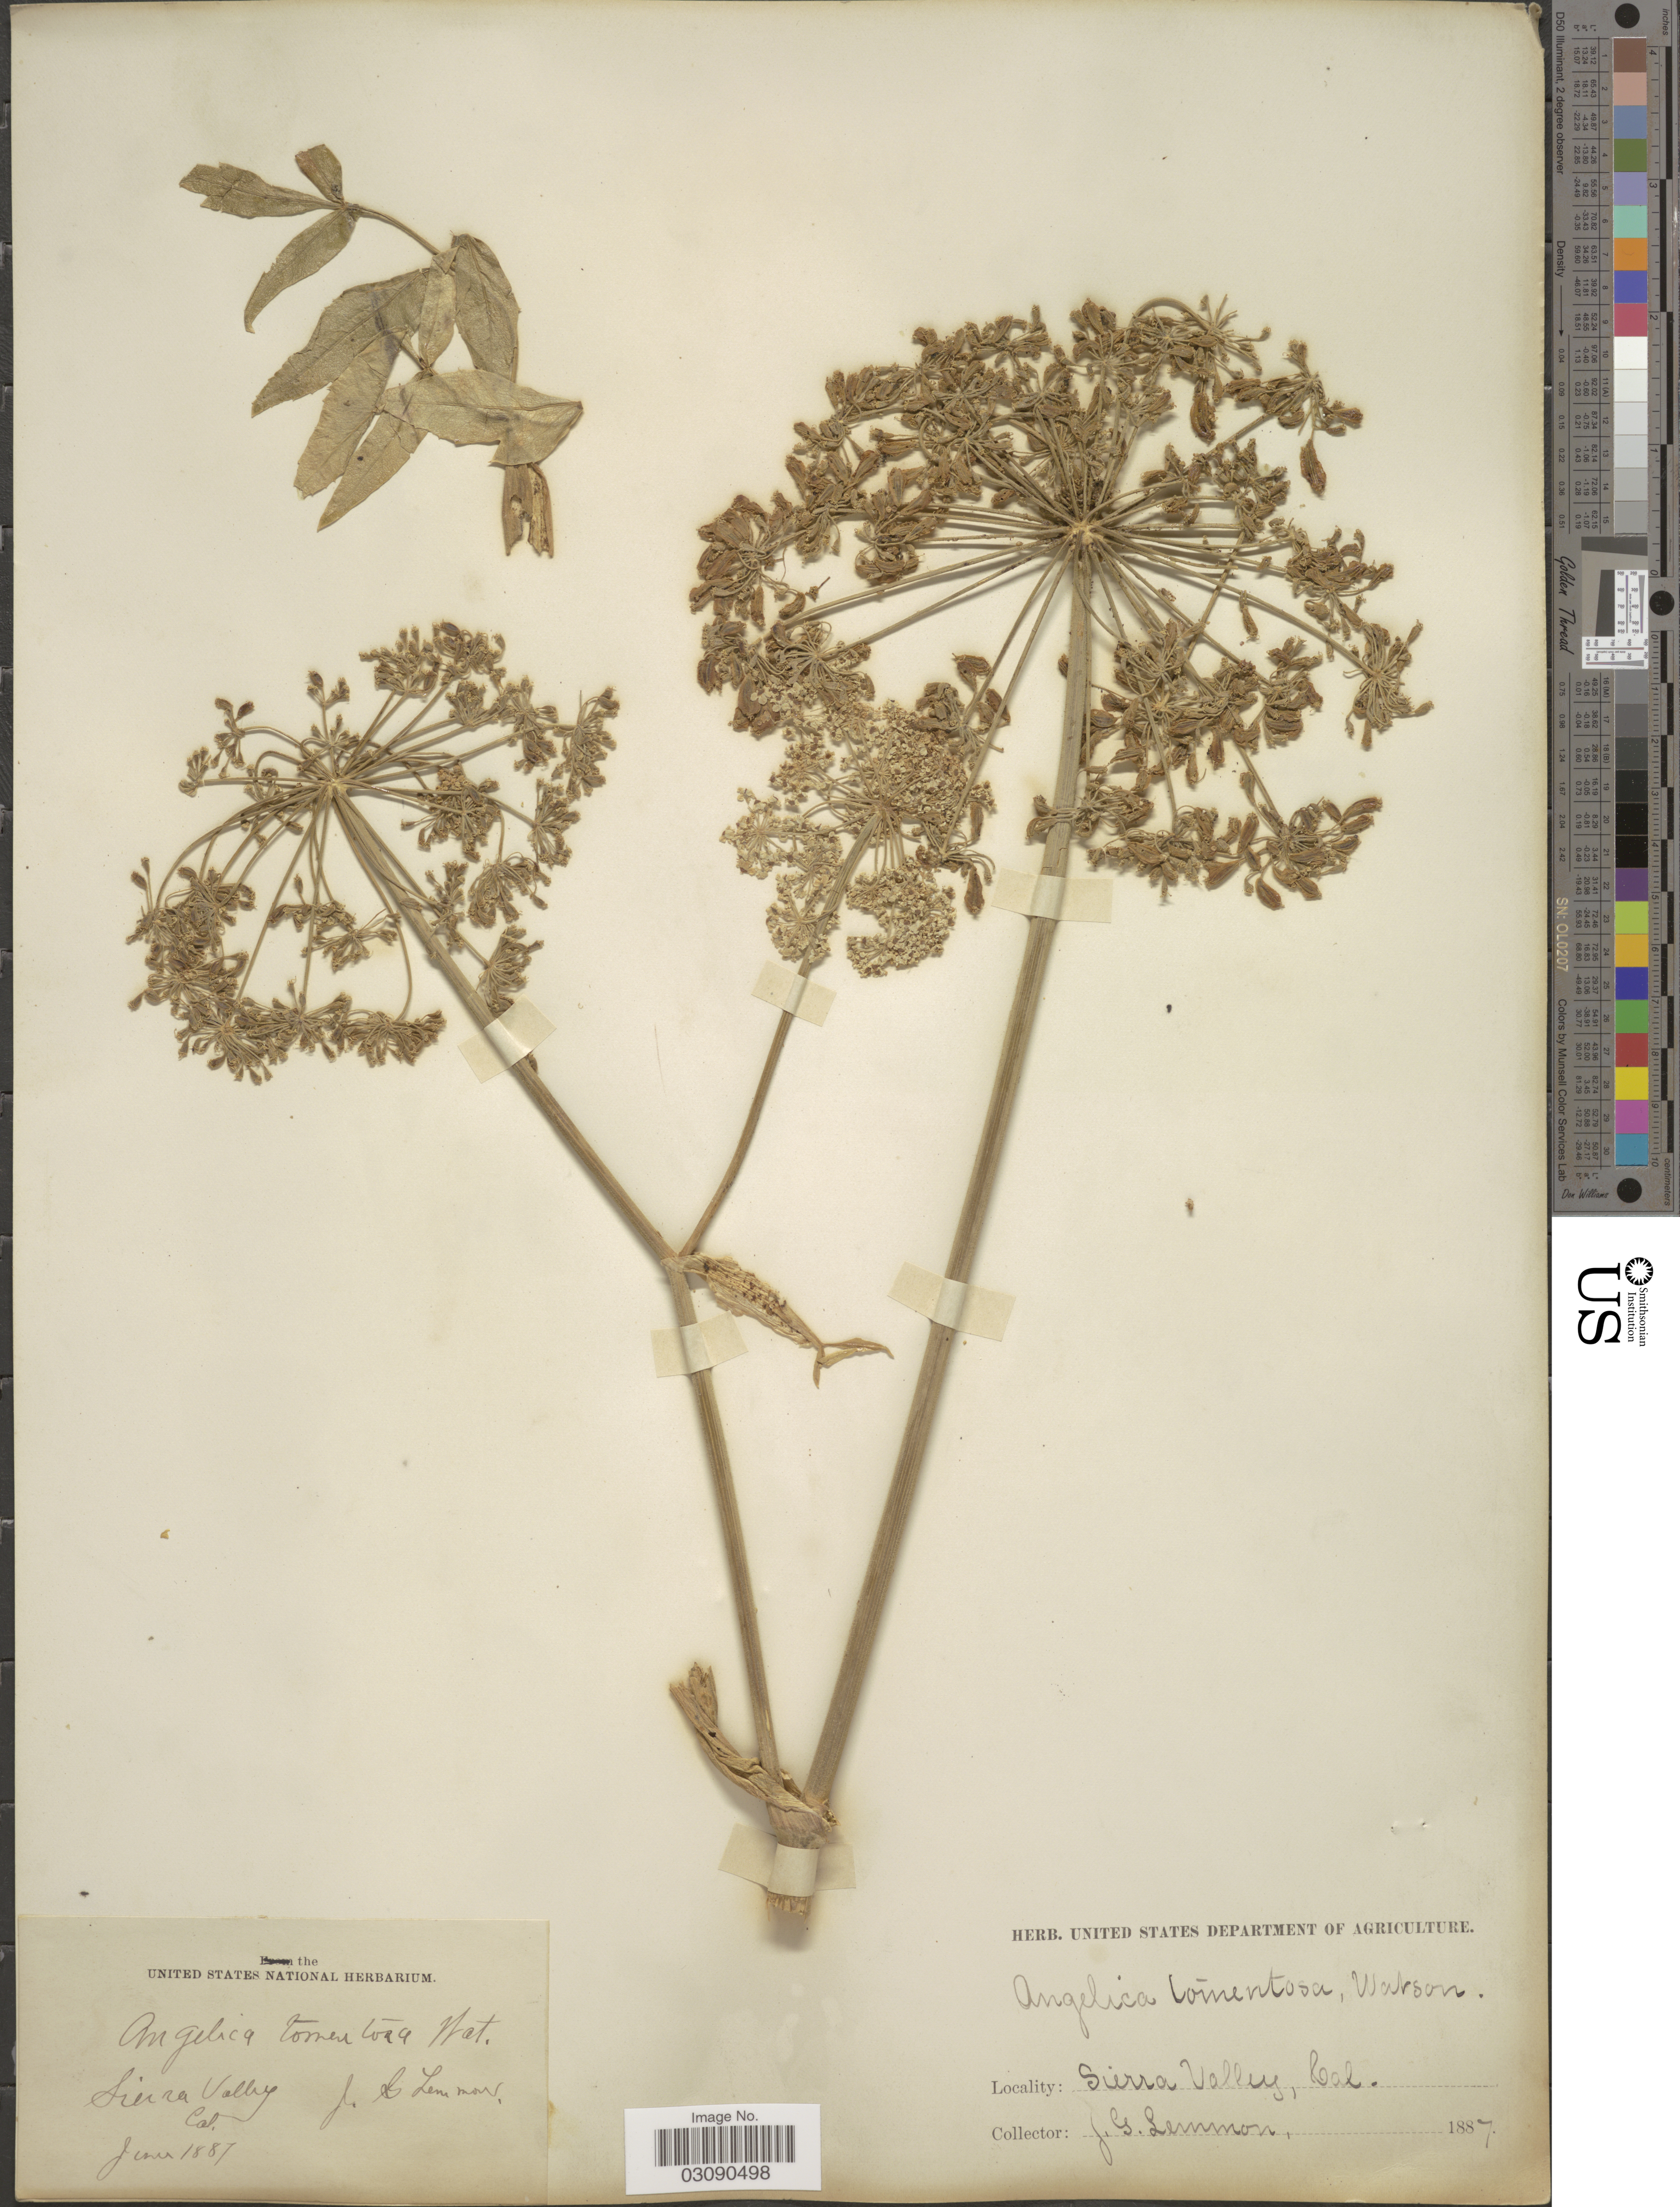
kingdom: Plantae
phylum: Tracheophyta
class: Magnoliopsida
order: Apiales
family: Apiaceae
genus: Angelica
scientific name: Angelica tomentosa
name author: S. Watson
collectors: J. Lemmon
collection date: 1887-06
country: United States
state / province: California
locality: Sierra Valley.